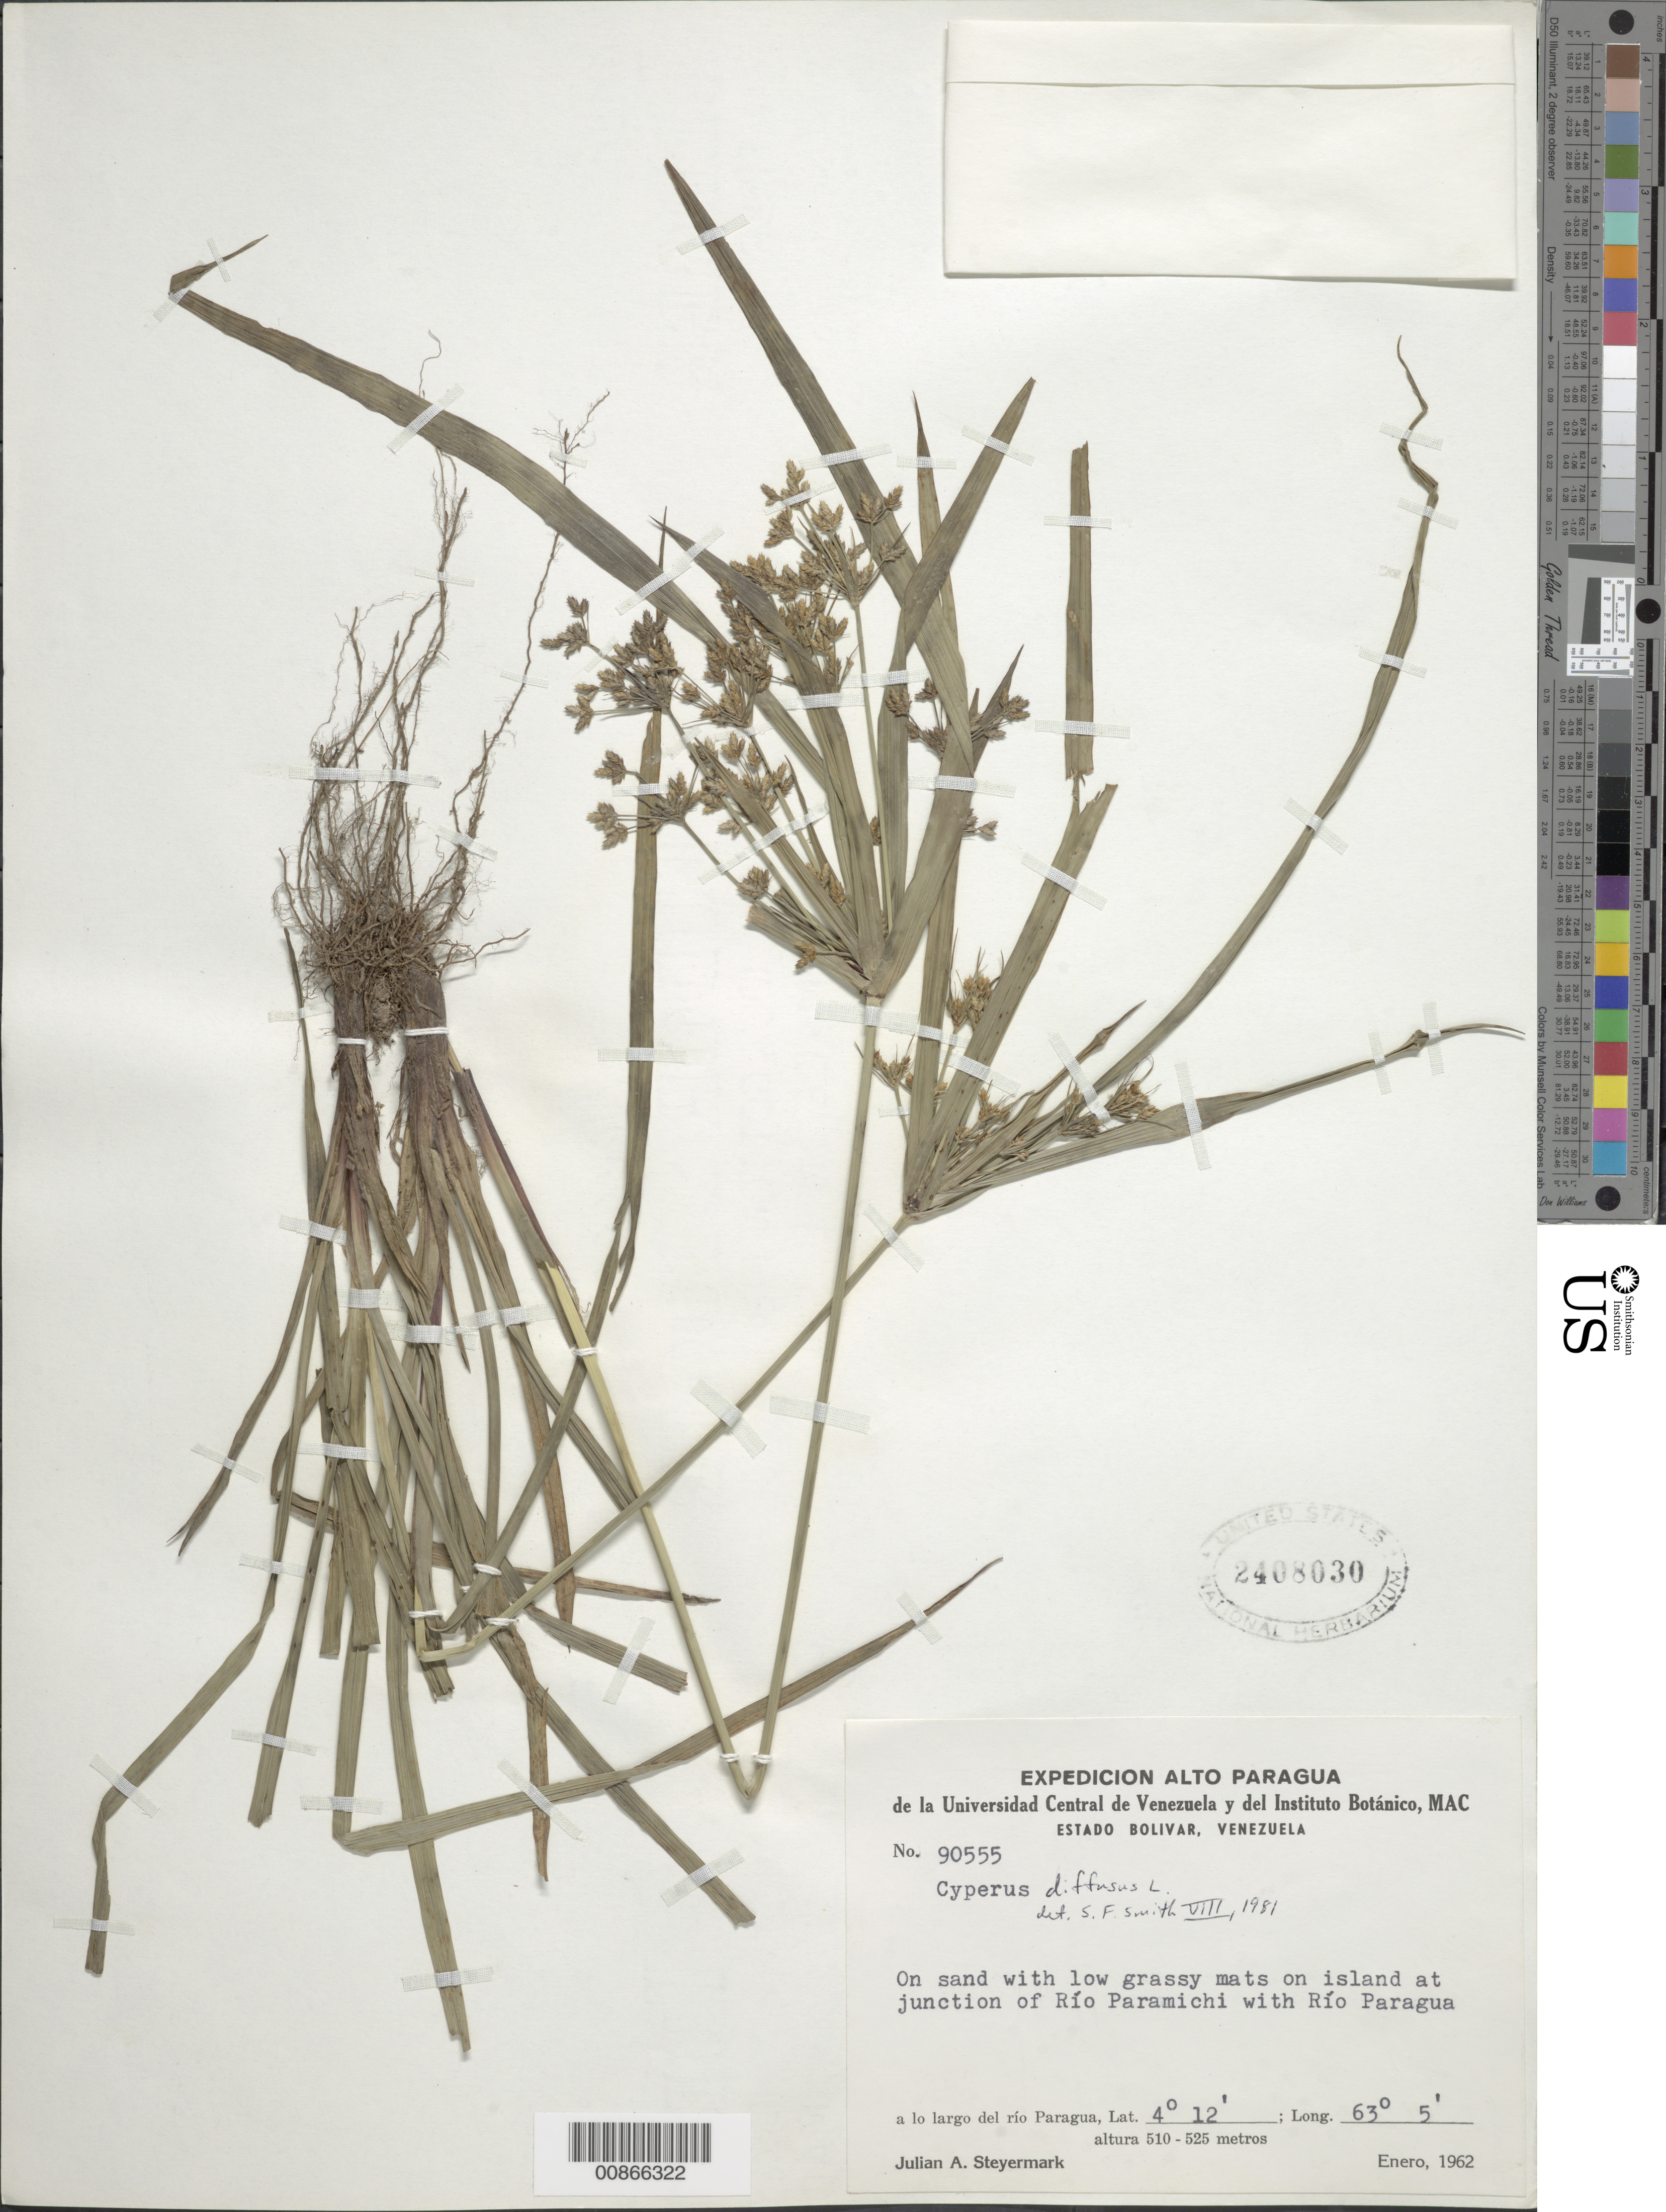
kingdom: Plantae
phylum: Tracheophyta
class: Liliopsida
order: Poales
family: Cyperaceae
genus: Cyperus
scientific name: Cyperus laxus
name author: Lam.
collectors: J. Steyermark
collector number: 90555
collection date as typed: Jan-62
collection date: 1962-01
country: Venezuela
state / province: Bolívar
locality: Río Paramichi, at junction with Río Paragua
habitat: On sand with low grassy mats on island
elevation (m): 510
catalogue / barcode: US 2408030